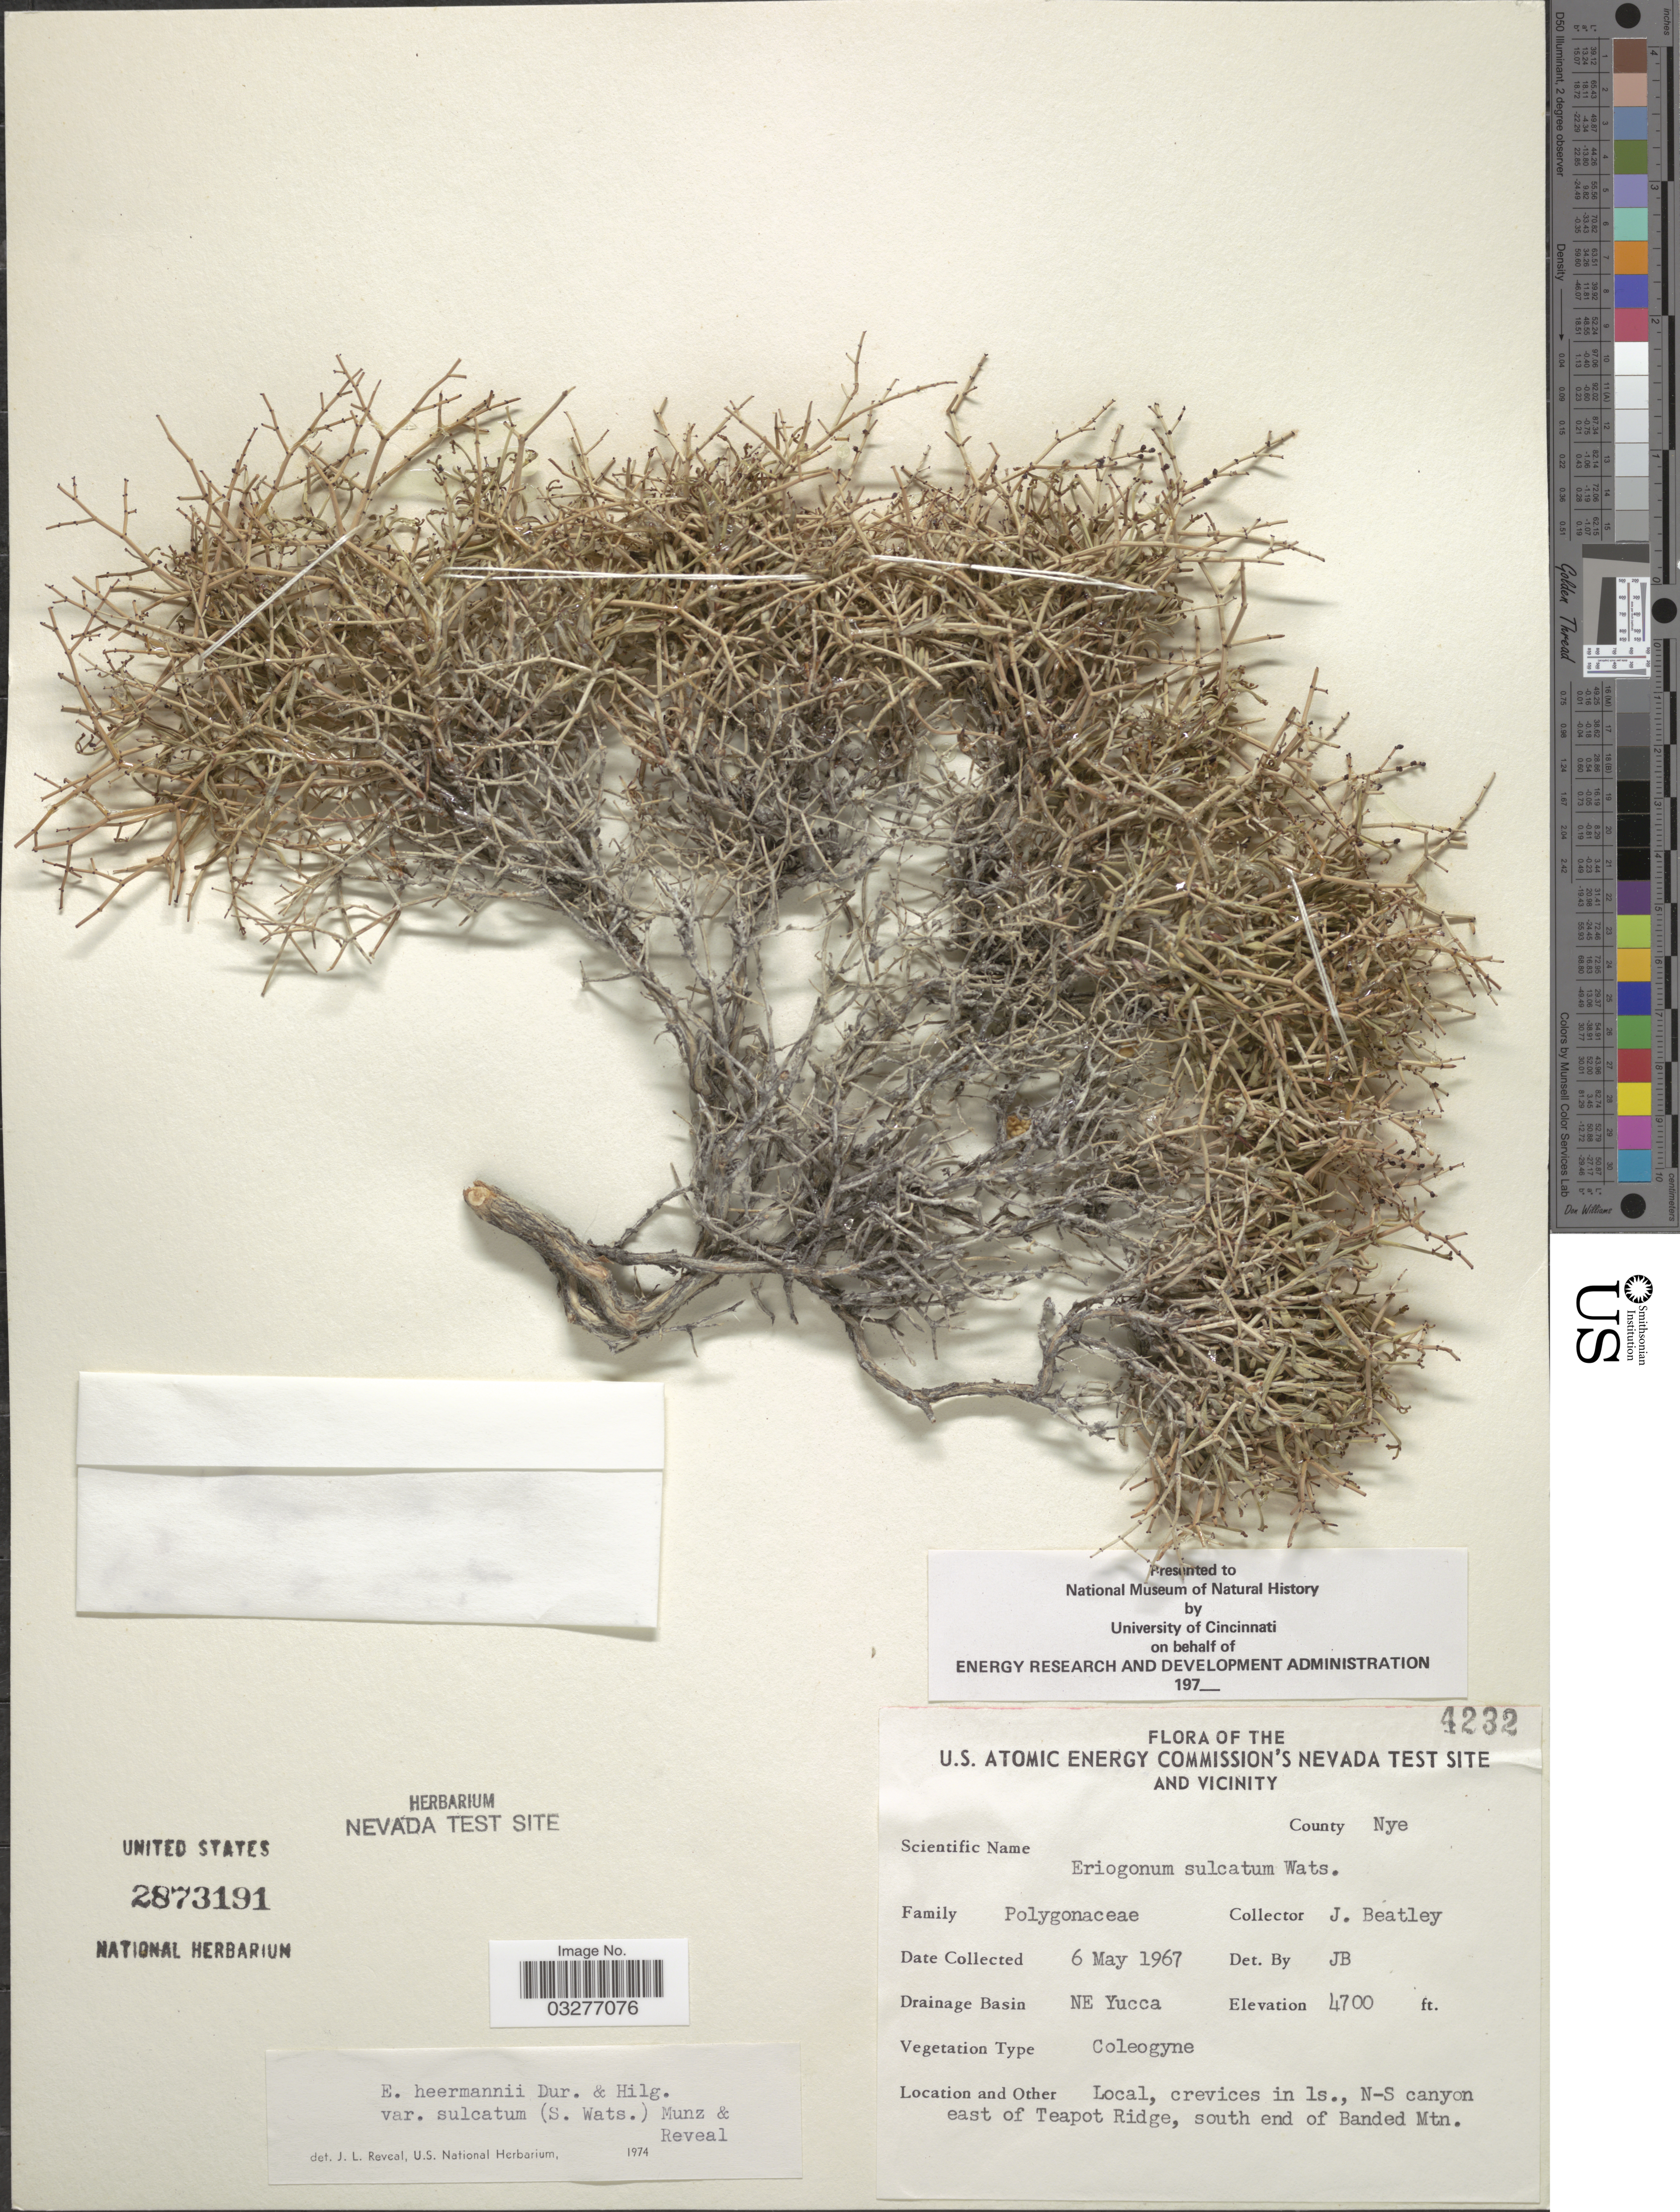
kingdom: Plantae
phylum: Tracheophyta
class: Magnoliopsida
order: Caryophyllales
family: Polygonaceae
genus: Eriogonum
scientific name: Eriogonum heermannii var. sulcatum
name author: (S. Watson) Munz & Reveal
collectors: J. C. Beatley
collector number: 4232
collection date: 1967-05-06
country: United States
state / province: Nevada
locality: U.S. Atomic Energy Commission's Nevada Test Site and Vicinity. County Nye. Drainage Basin NE Yucca. N-S canyon east of Teapot Ridge, south end of Banded Mtn.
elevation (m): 1433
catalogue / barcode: US 2873191